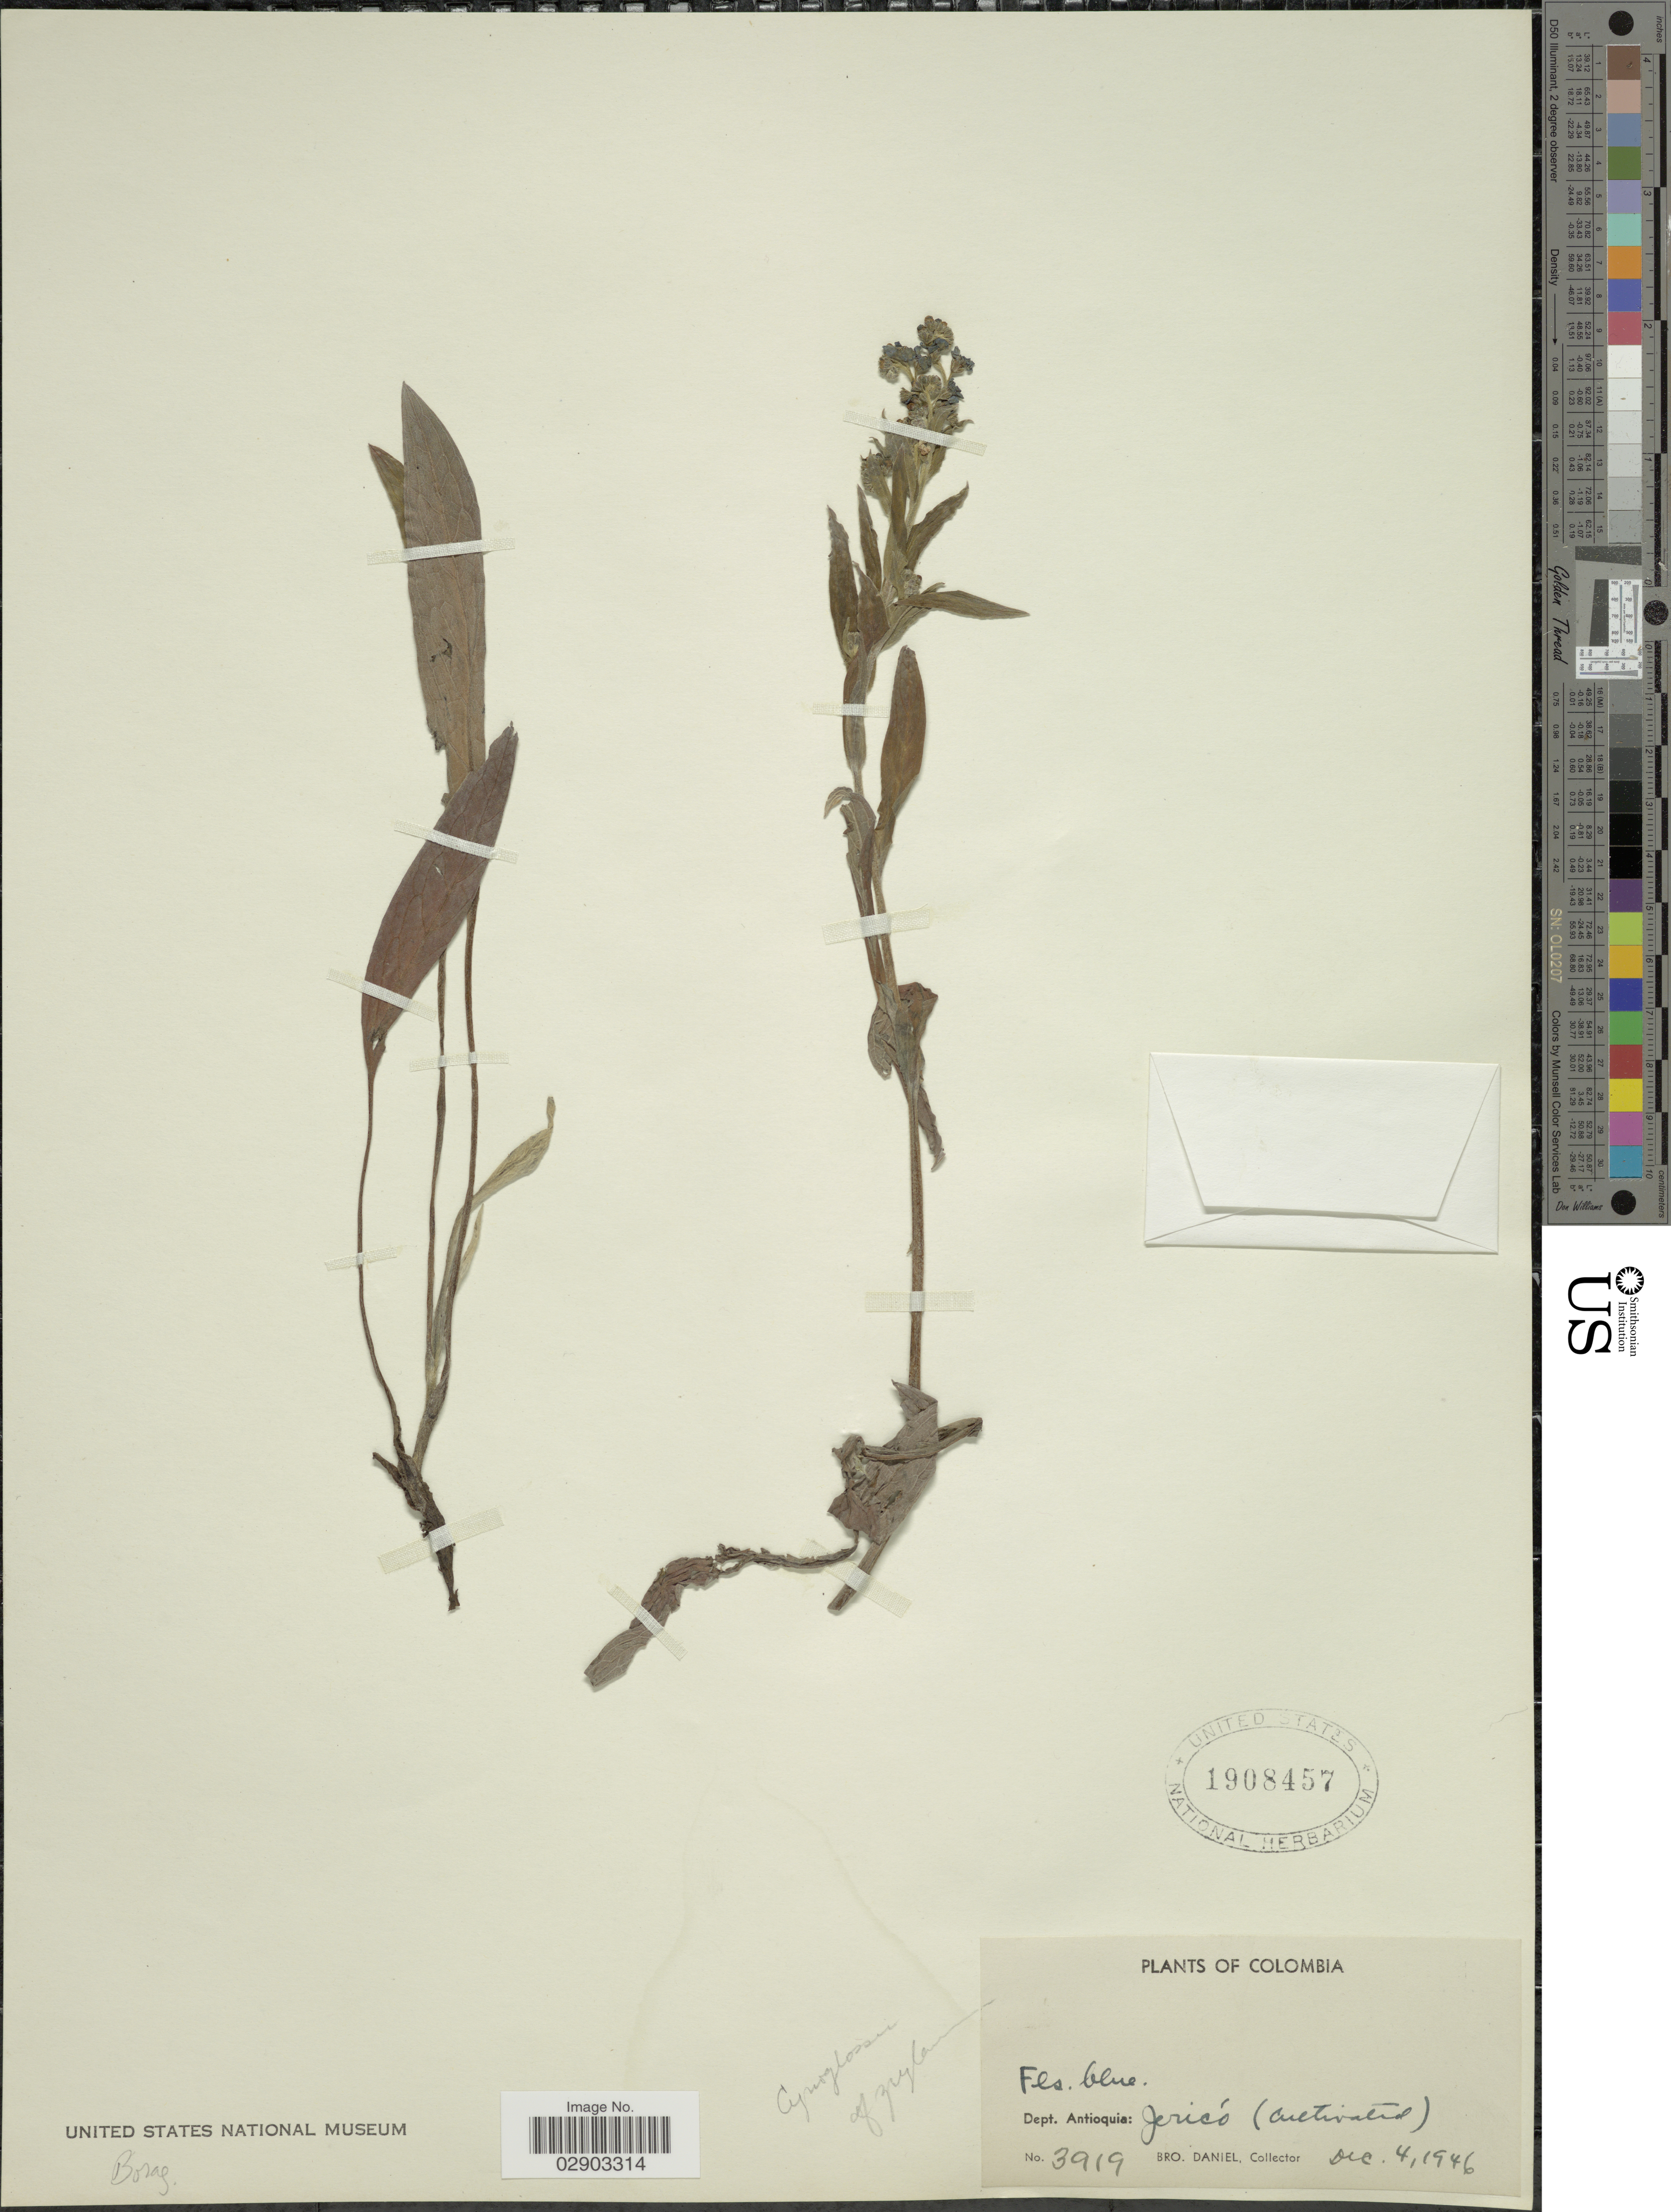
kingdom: Plantae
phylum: Tracheophyta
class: Magnoliopsida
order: Boraginales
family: Boraginaceae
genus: Cynoglossum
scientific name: Cynoglossum sp.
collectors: Bro. Daniel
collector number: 3919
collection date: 1946-12-04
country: Colombia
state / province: Antioquia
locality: Dept. Antioquia: Jericó.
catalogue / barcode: US 1908457